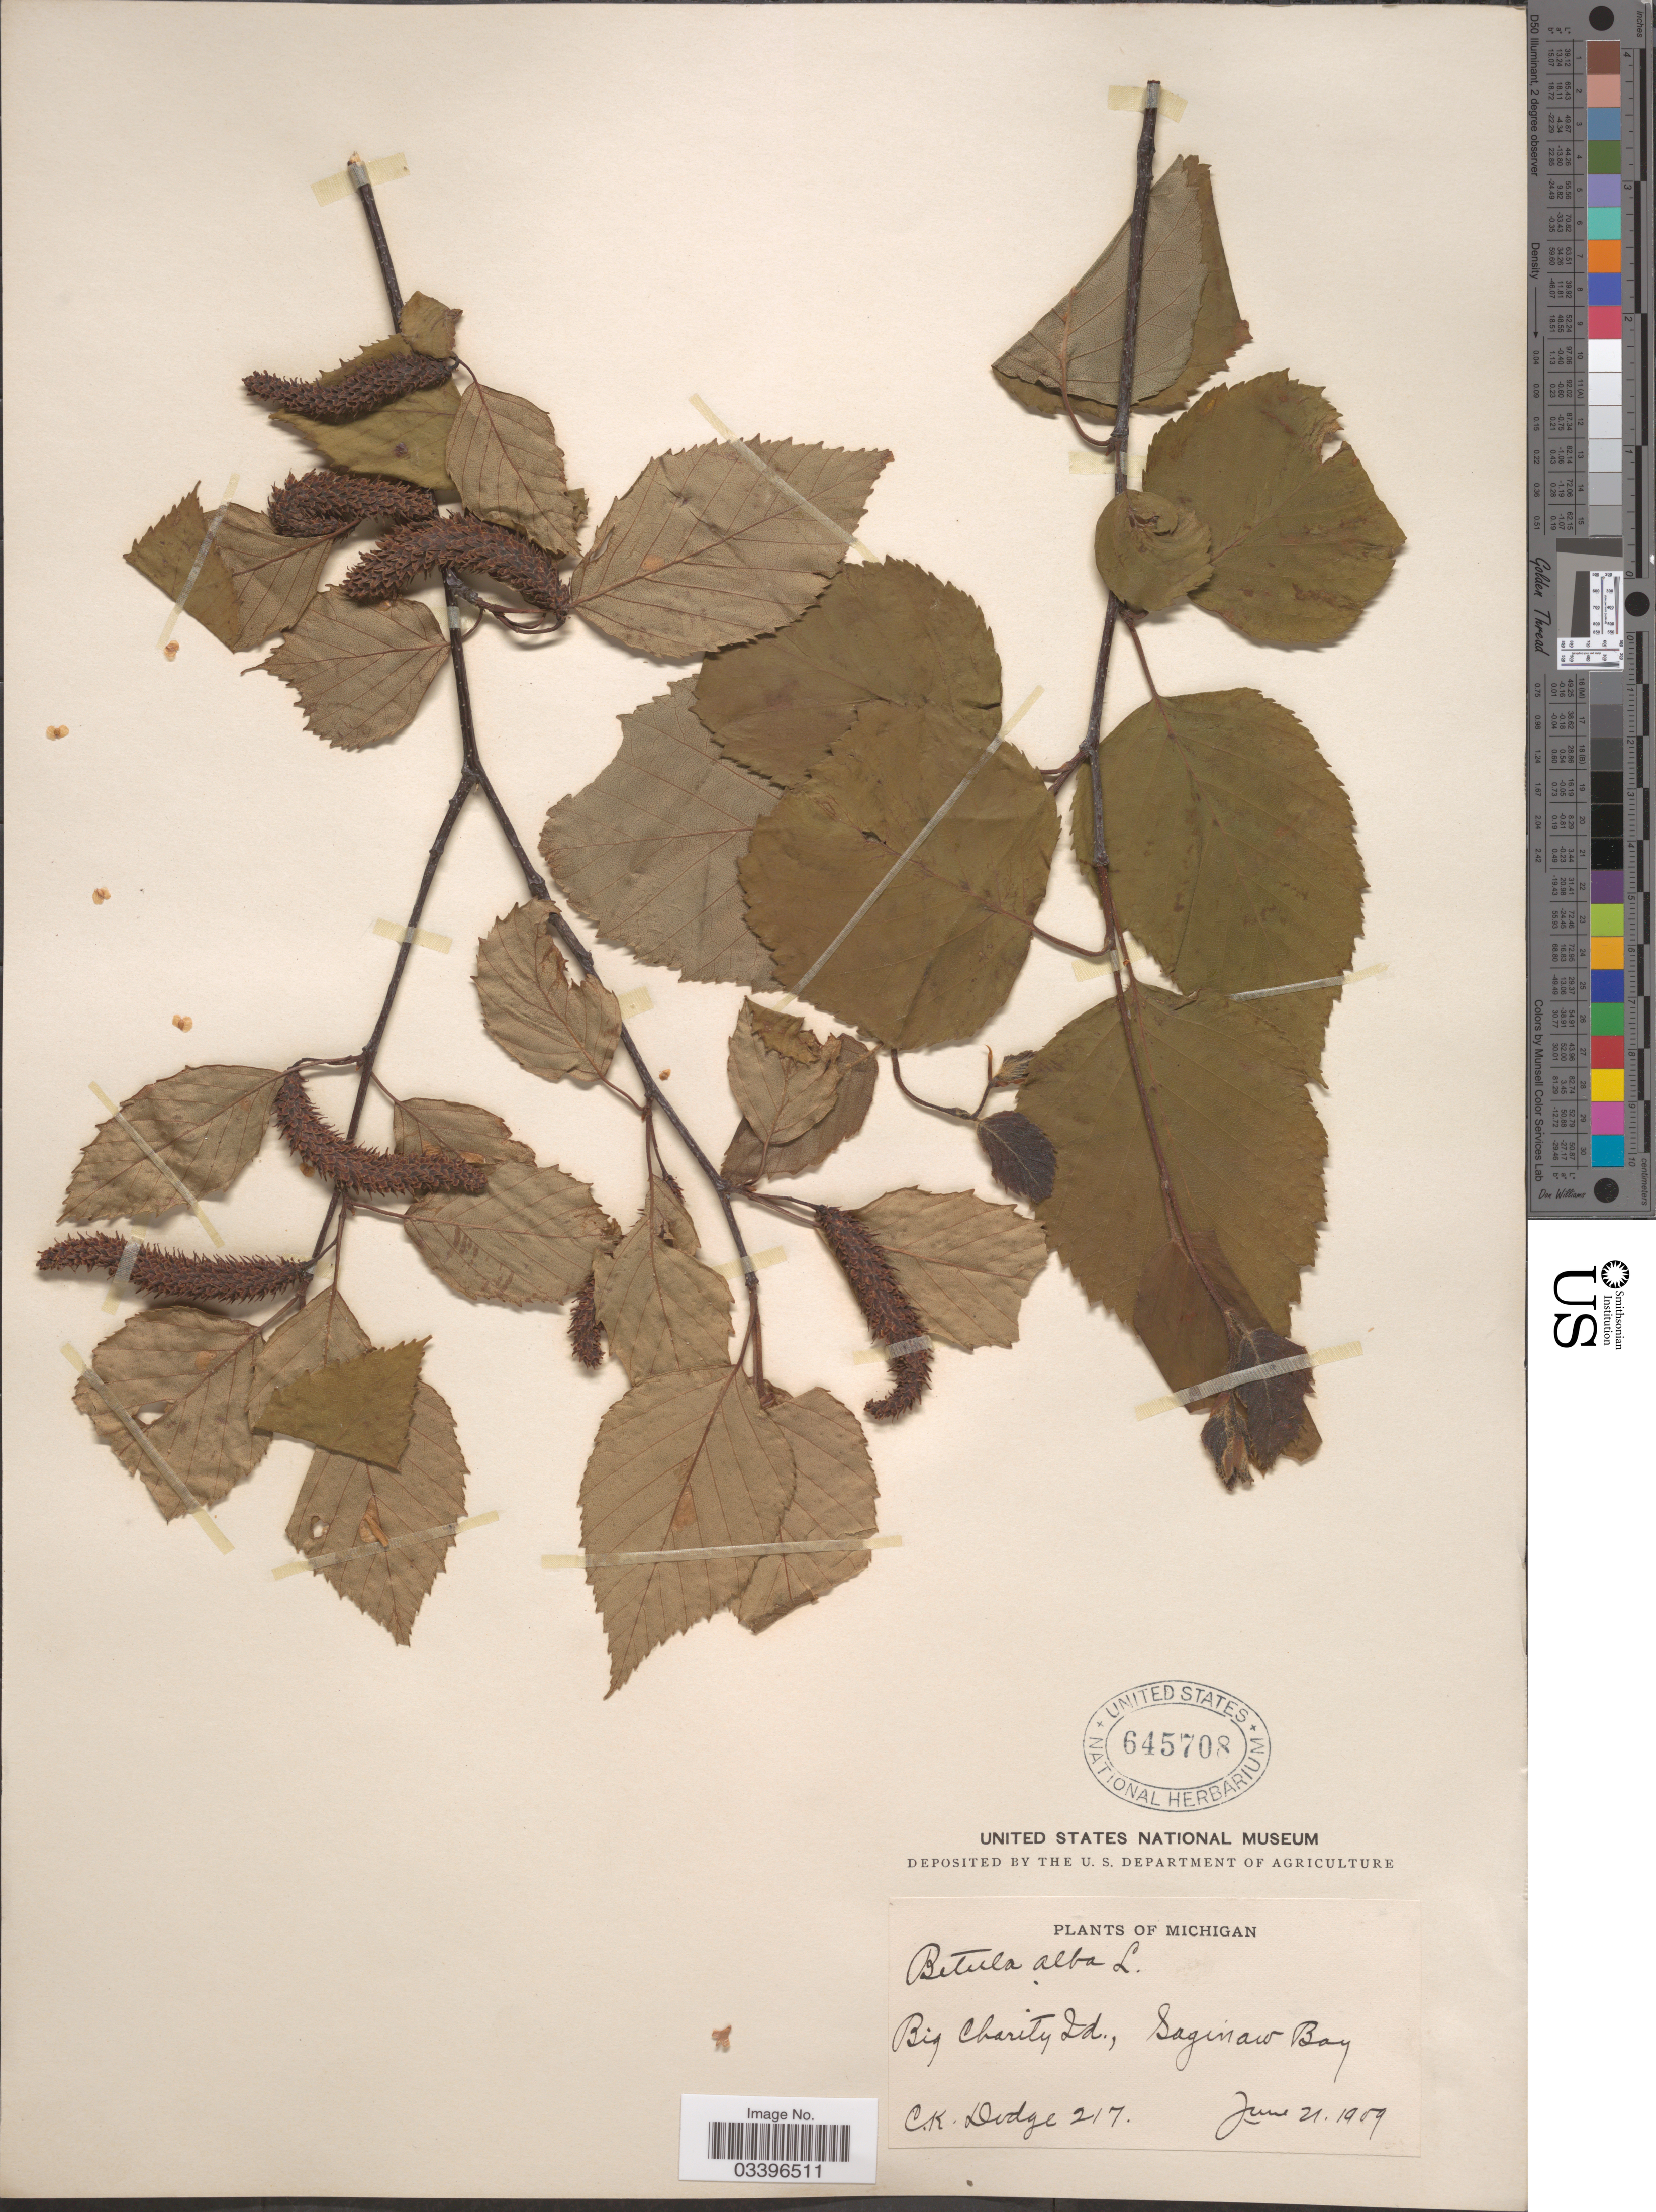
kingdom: Plantae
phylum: Tracheophyta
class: Magnoliopsida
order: Fagales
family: Betulaceae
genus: Betula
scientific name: Betula papyrifera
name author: Marshall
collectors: C. Dodge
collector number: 217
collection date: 1909-06-21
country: United States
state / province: Michigan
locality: Big Charity Id., Saginaw Bay.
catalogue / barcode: US 645708